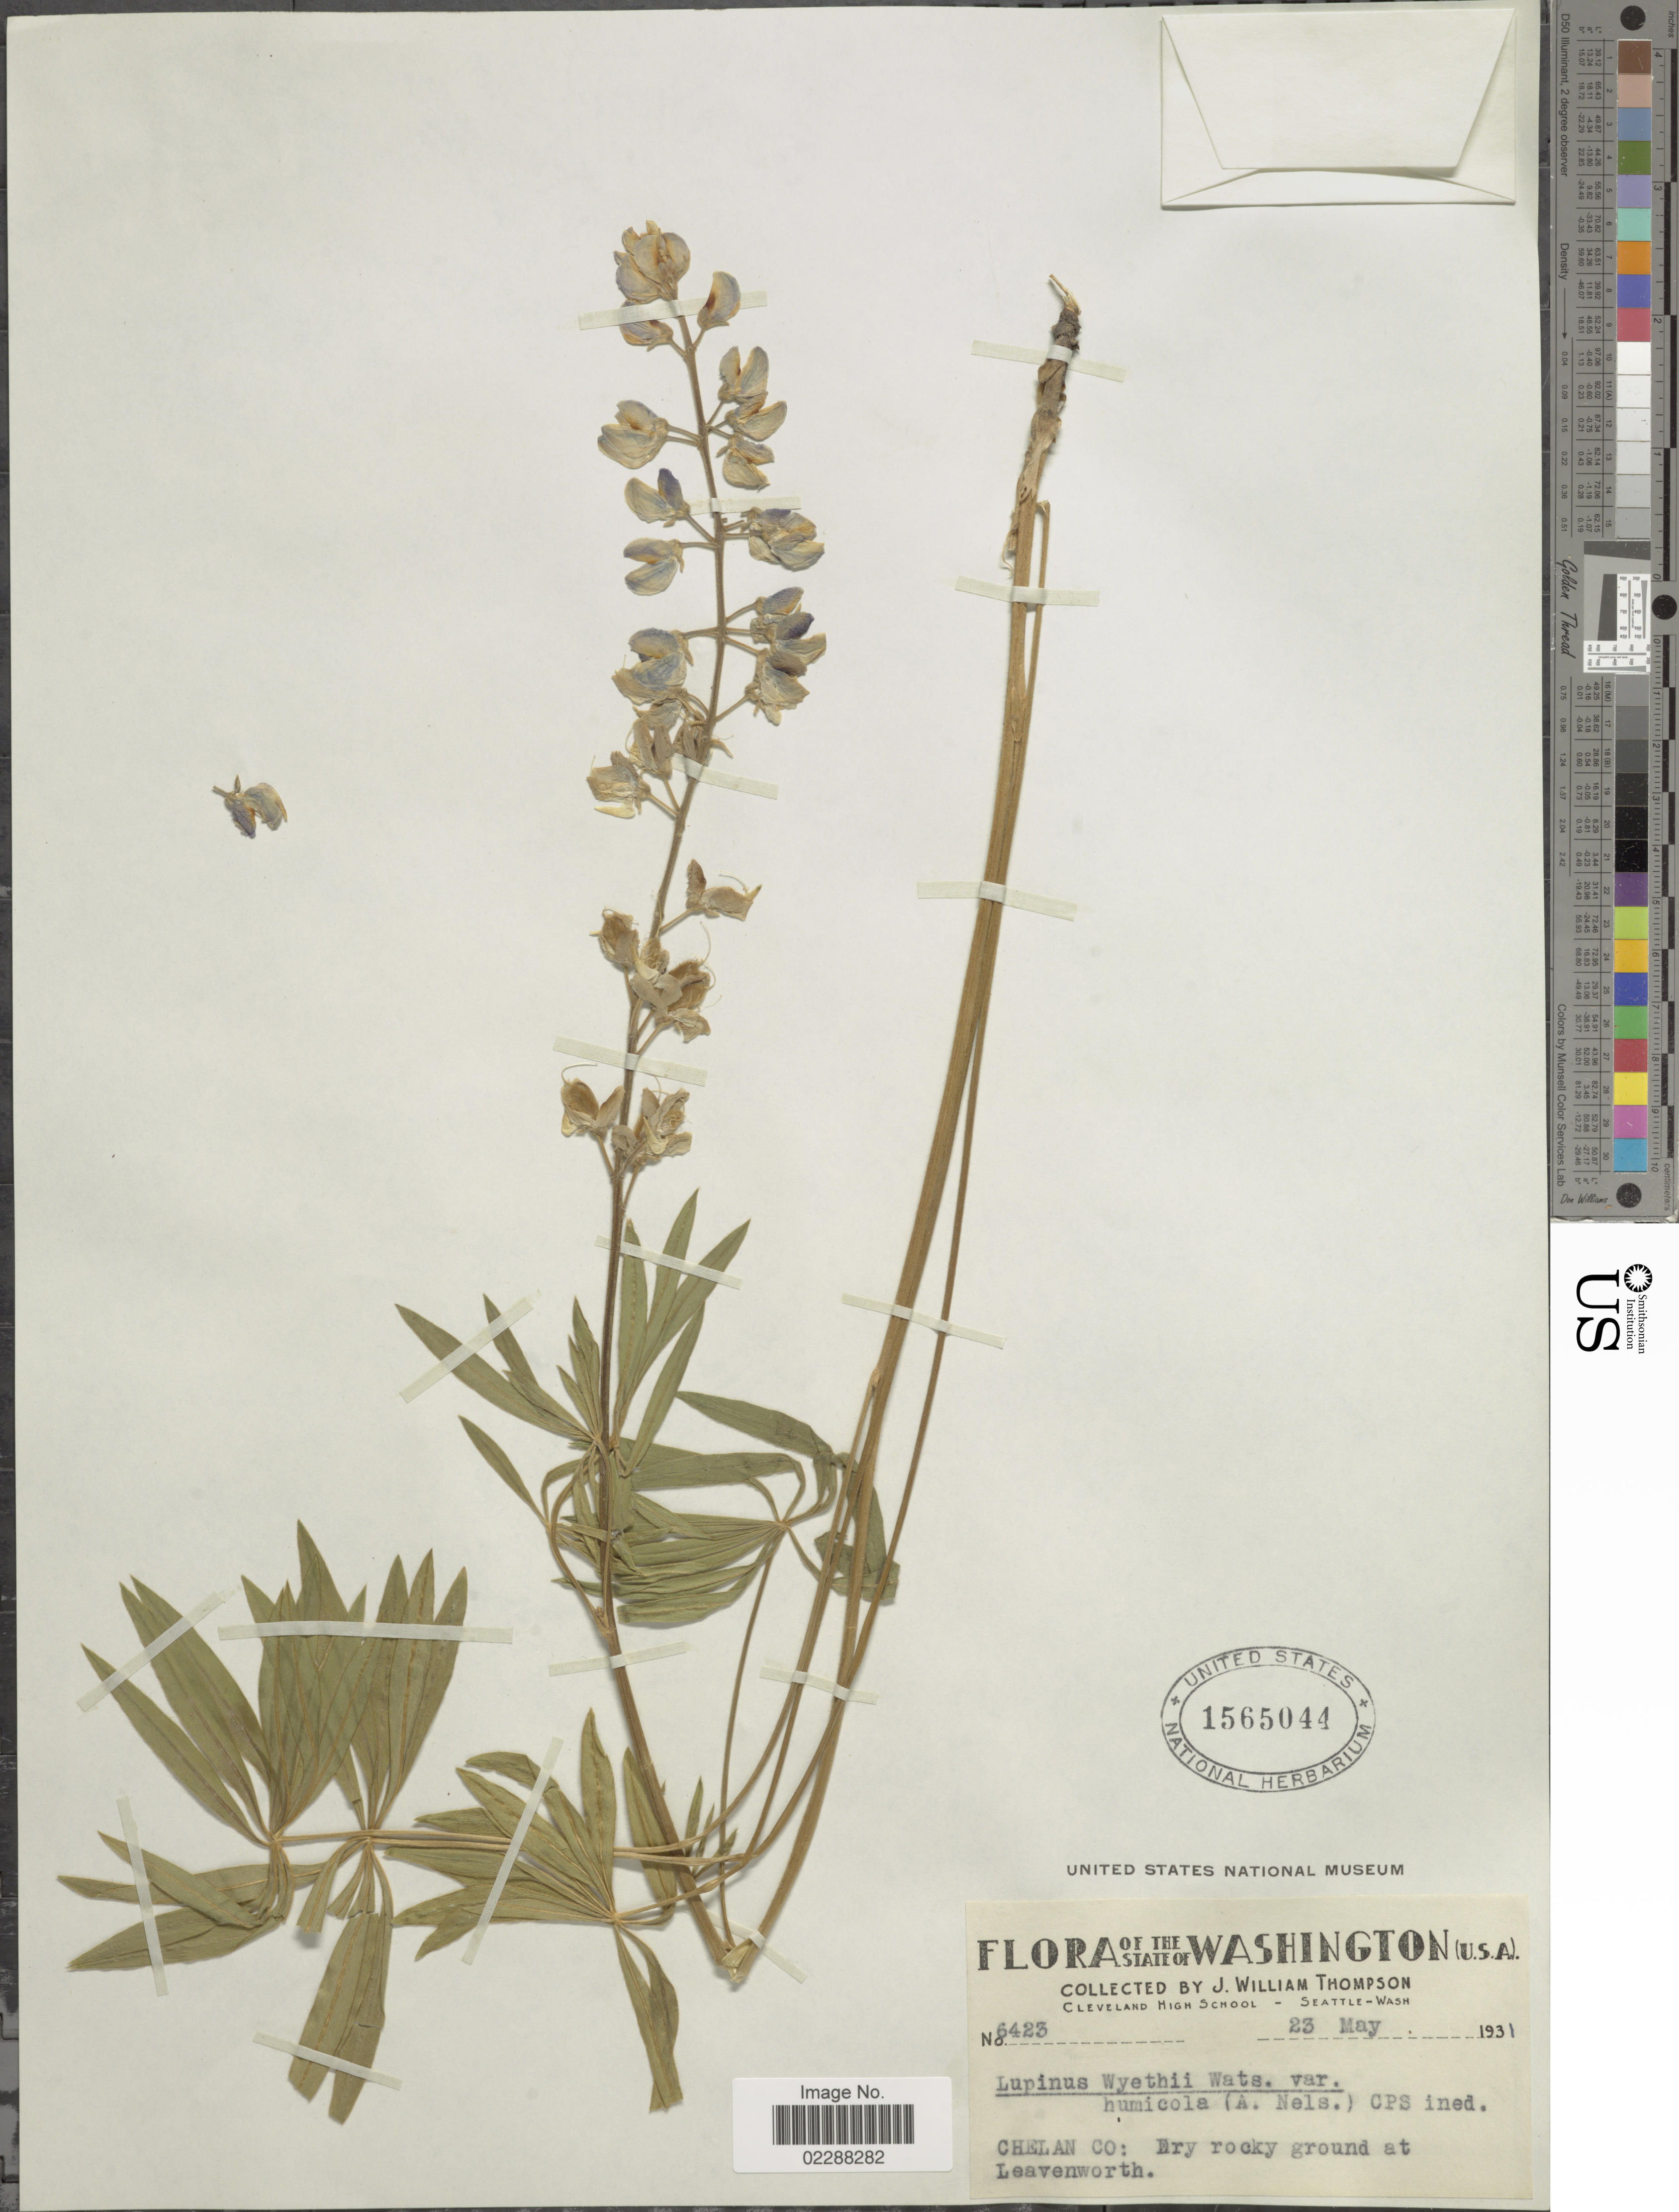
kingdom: Plantae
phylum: Tracheophyta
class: Magnoliopsida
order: Fabales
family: Fabaceae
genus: Lupinus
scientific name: Lupinus wyethii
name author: S. Watson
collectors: J. W. Thompson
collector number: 6423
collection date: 1931-05-23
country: United States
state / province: Washington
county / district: Chelan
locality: The State of Washington, Chelan Co: Dry rocky ground at Leavenworth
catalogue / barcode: US 1565044